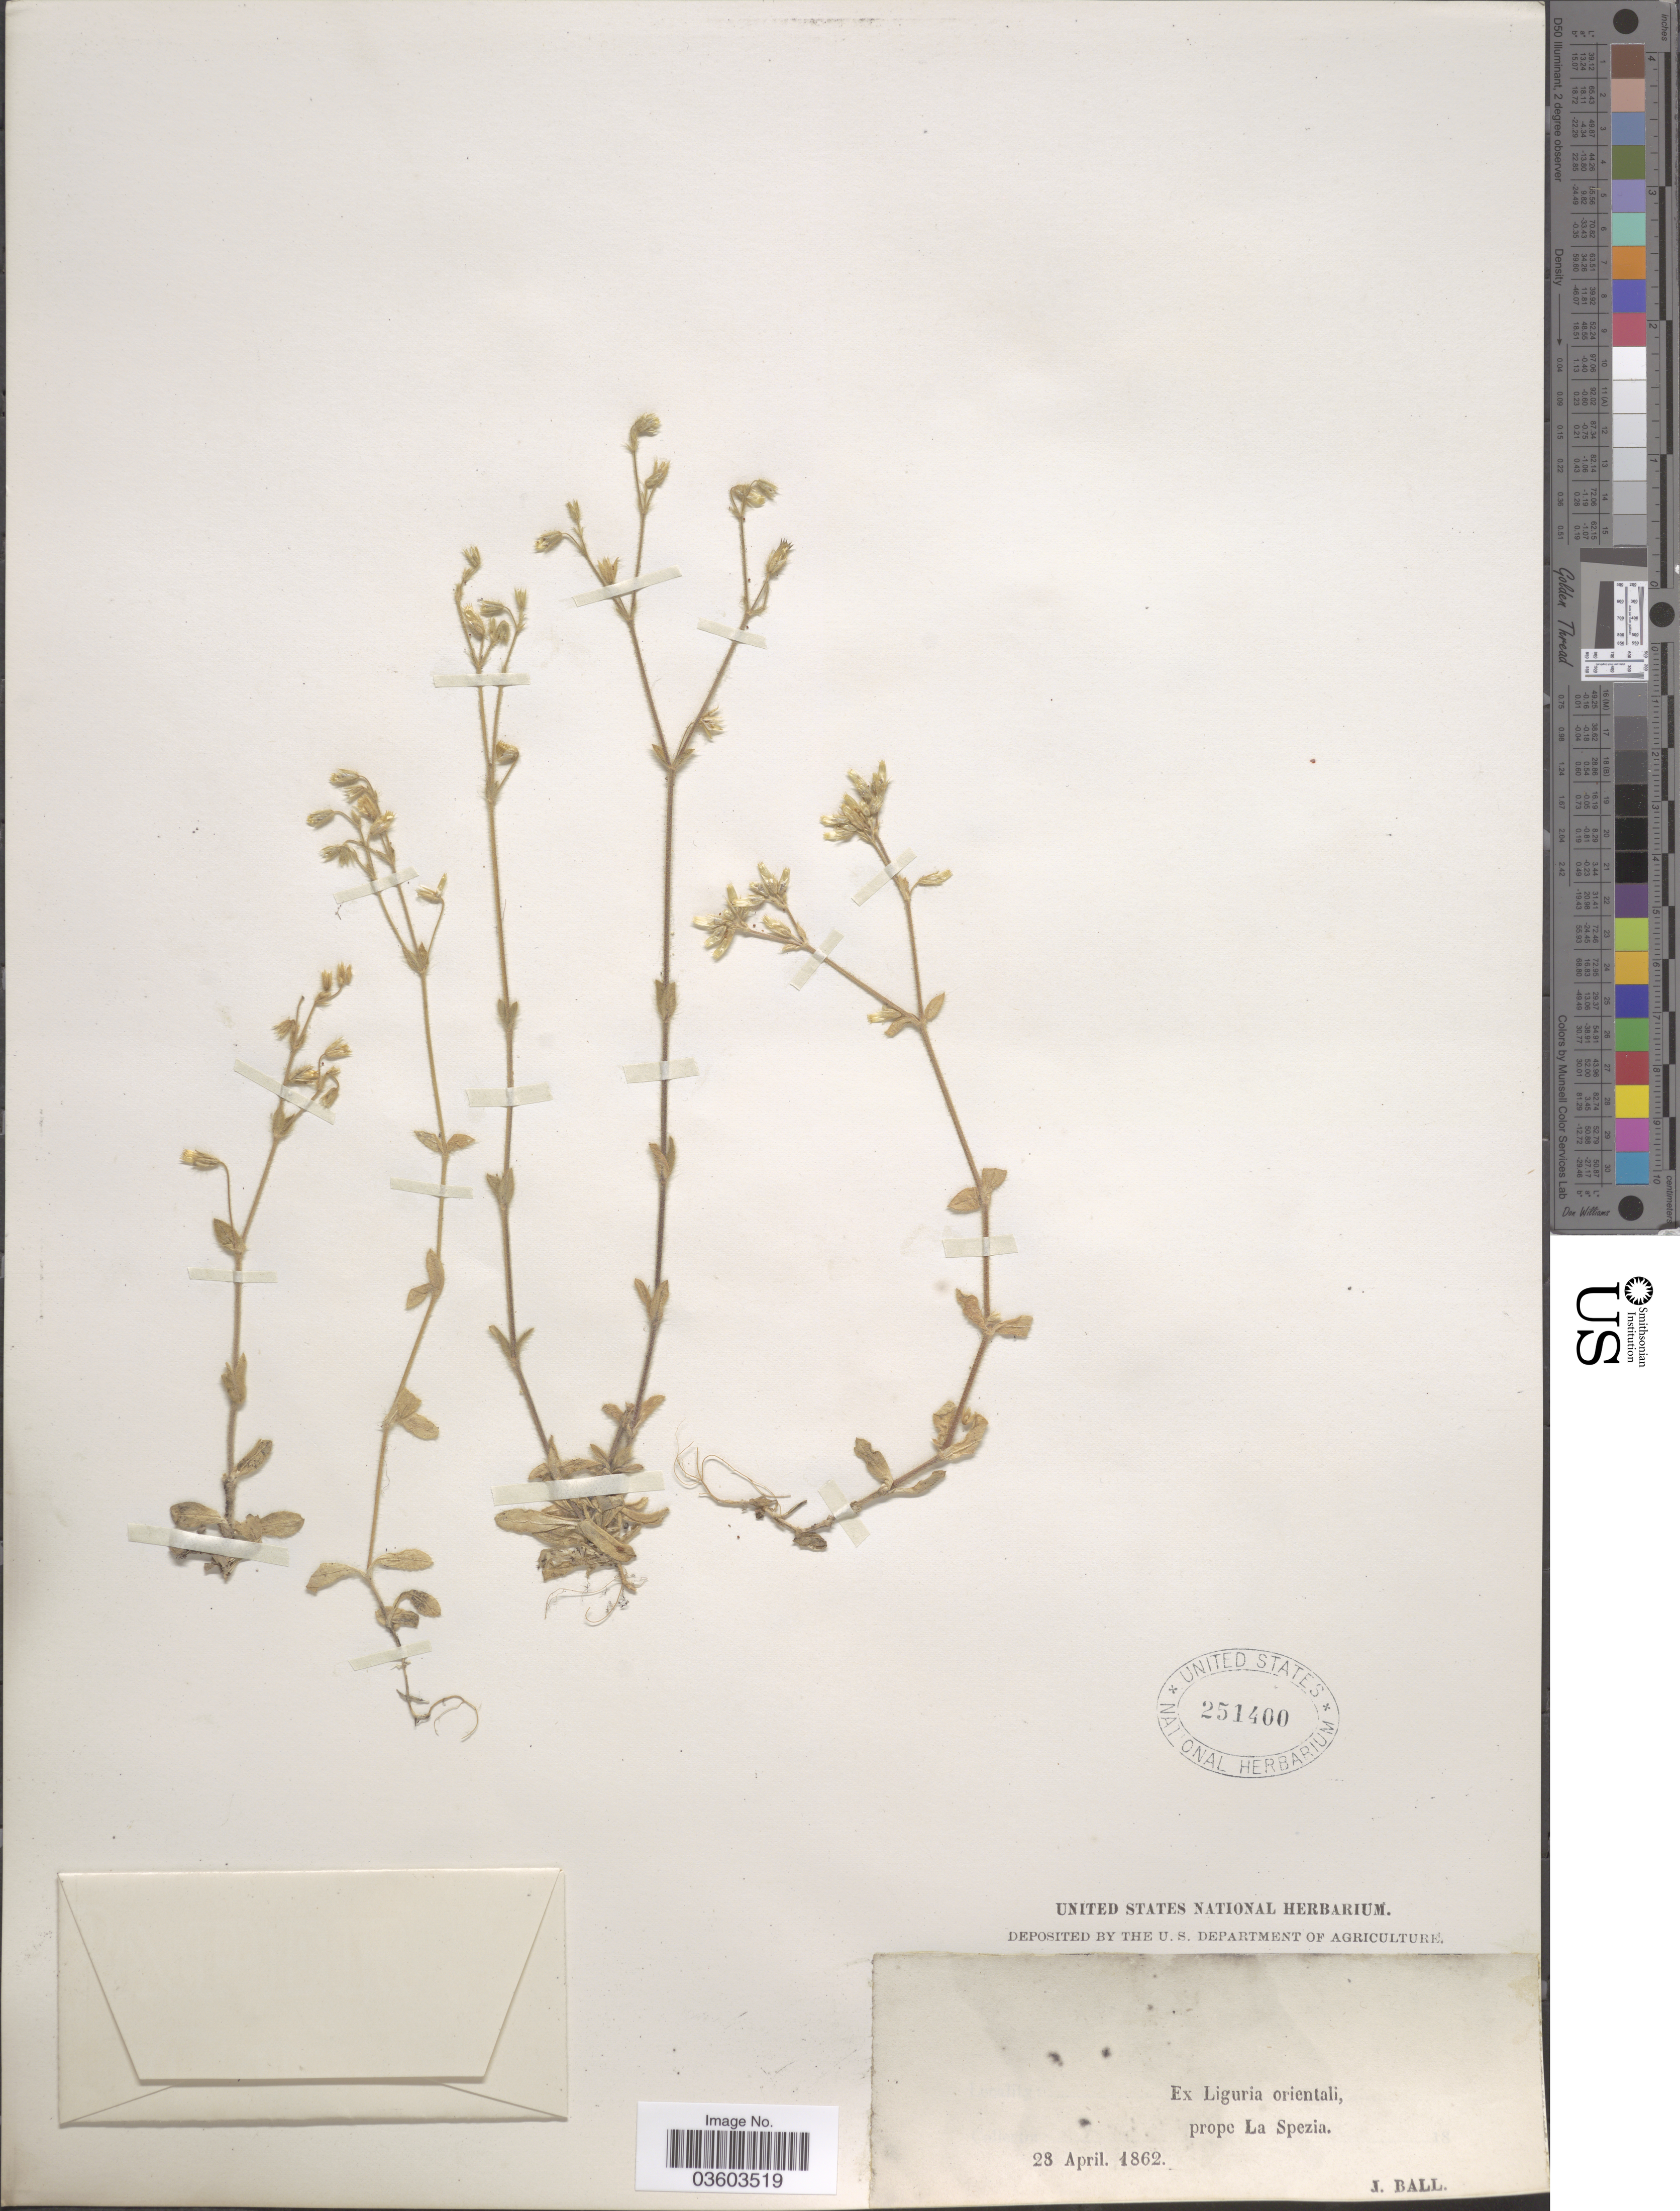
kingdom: Plantae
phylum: Tracheophyta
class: Magnoliopsida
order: Caryophyllales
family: Caryophyllaceae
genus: Cerastium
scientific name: Cerastium sp.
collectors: J. Ball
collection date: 1862-04-28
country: Italy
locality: Ex Liguria orientali, prope La Spezia.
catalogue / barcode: US 251400